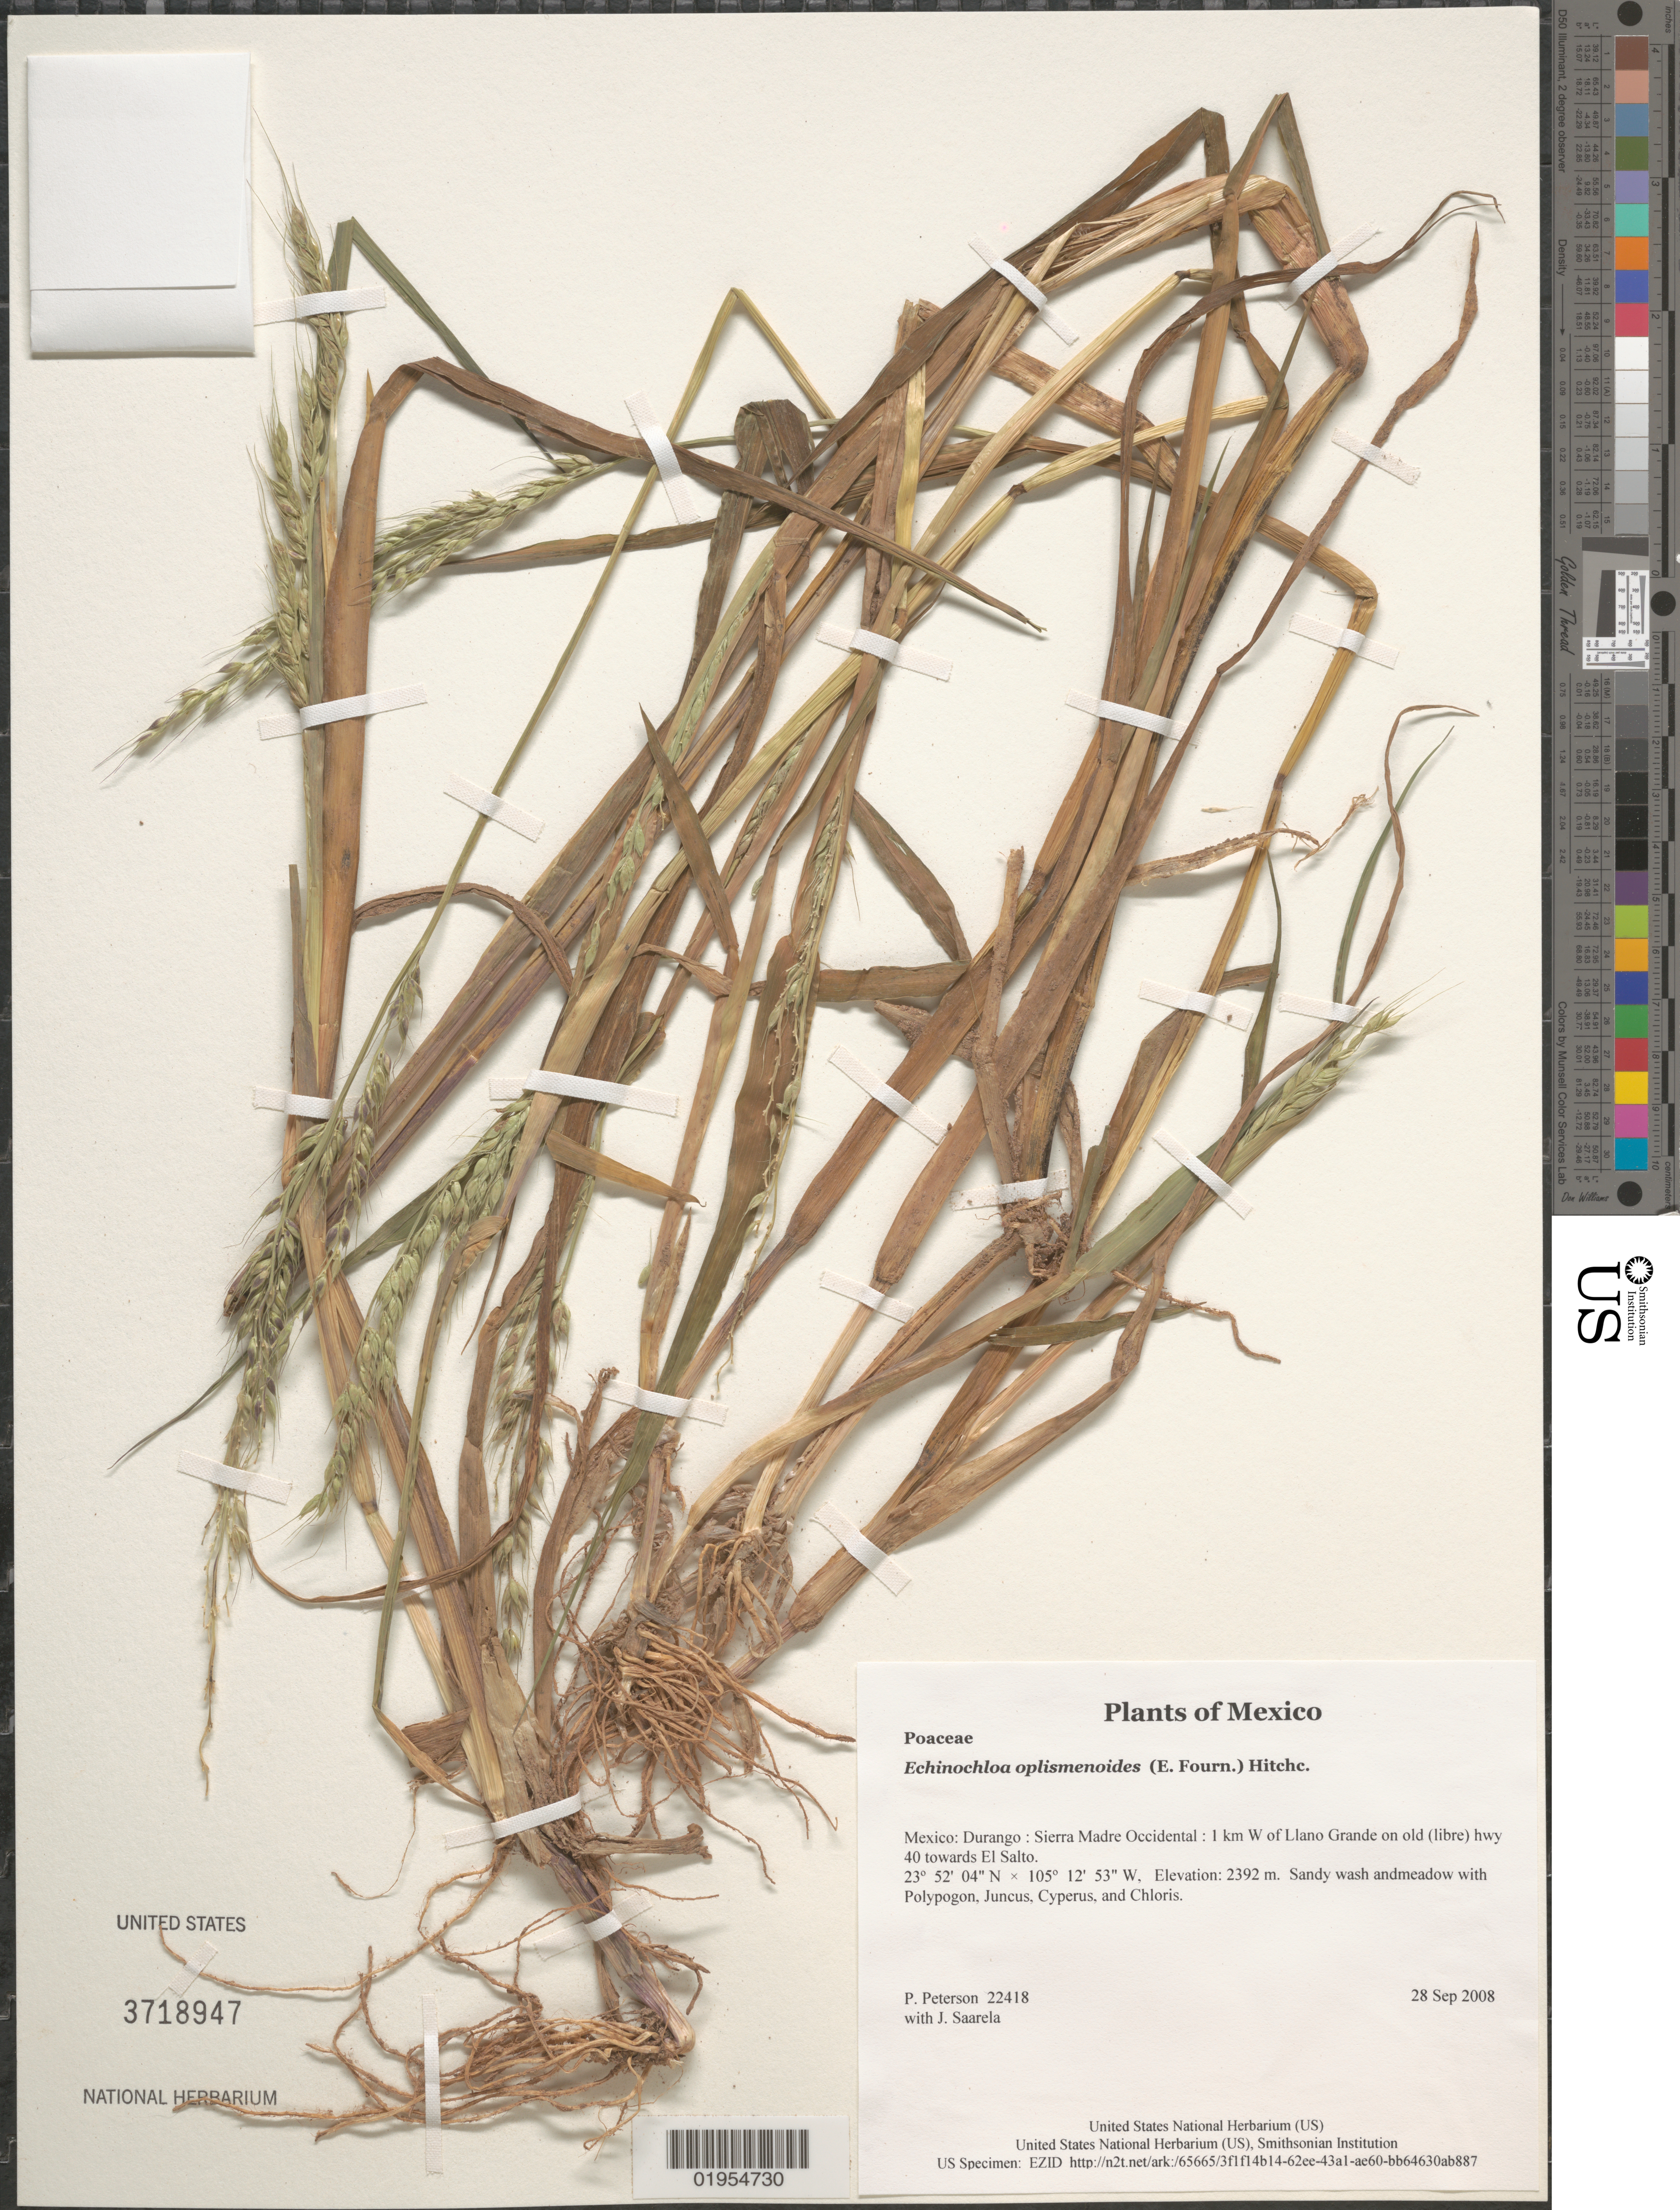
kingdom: Plantae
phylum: Tracheophyta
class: Liliopsida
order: Poales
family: Poaceae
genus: Echinochloa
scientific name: Echinochloa oplismenoides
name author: (E. Fourn.) Hitchc.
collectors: P. M. Peterson & J. Saarela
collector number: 22418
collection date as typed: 28 Sep 2008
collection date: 2008-09-28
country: Mexico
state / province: Durango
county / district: Sierra Madre Occidental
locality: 1 km W of Llano Grande on old (libre) hwy 40 towards El Salto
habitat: Sandy wash andmeadow with Polypogon, Juncus, Cyperus, and Chloris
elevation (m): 2392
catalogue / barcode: US 3718947